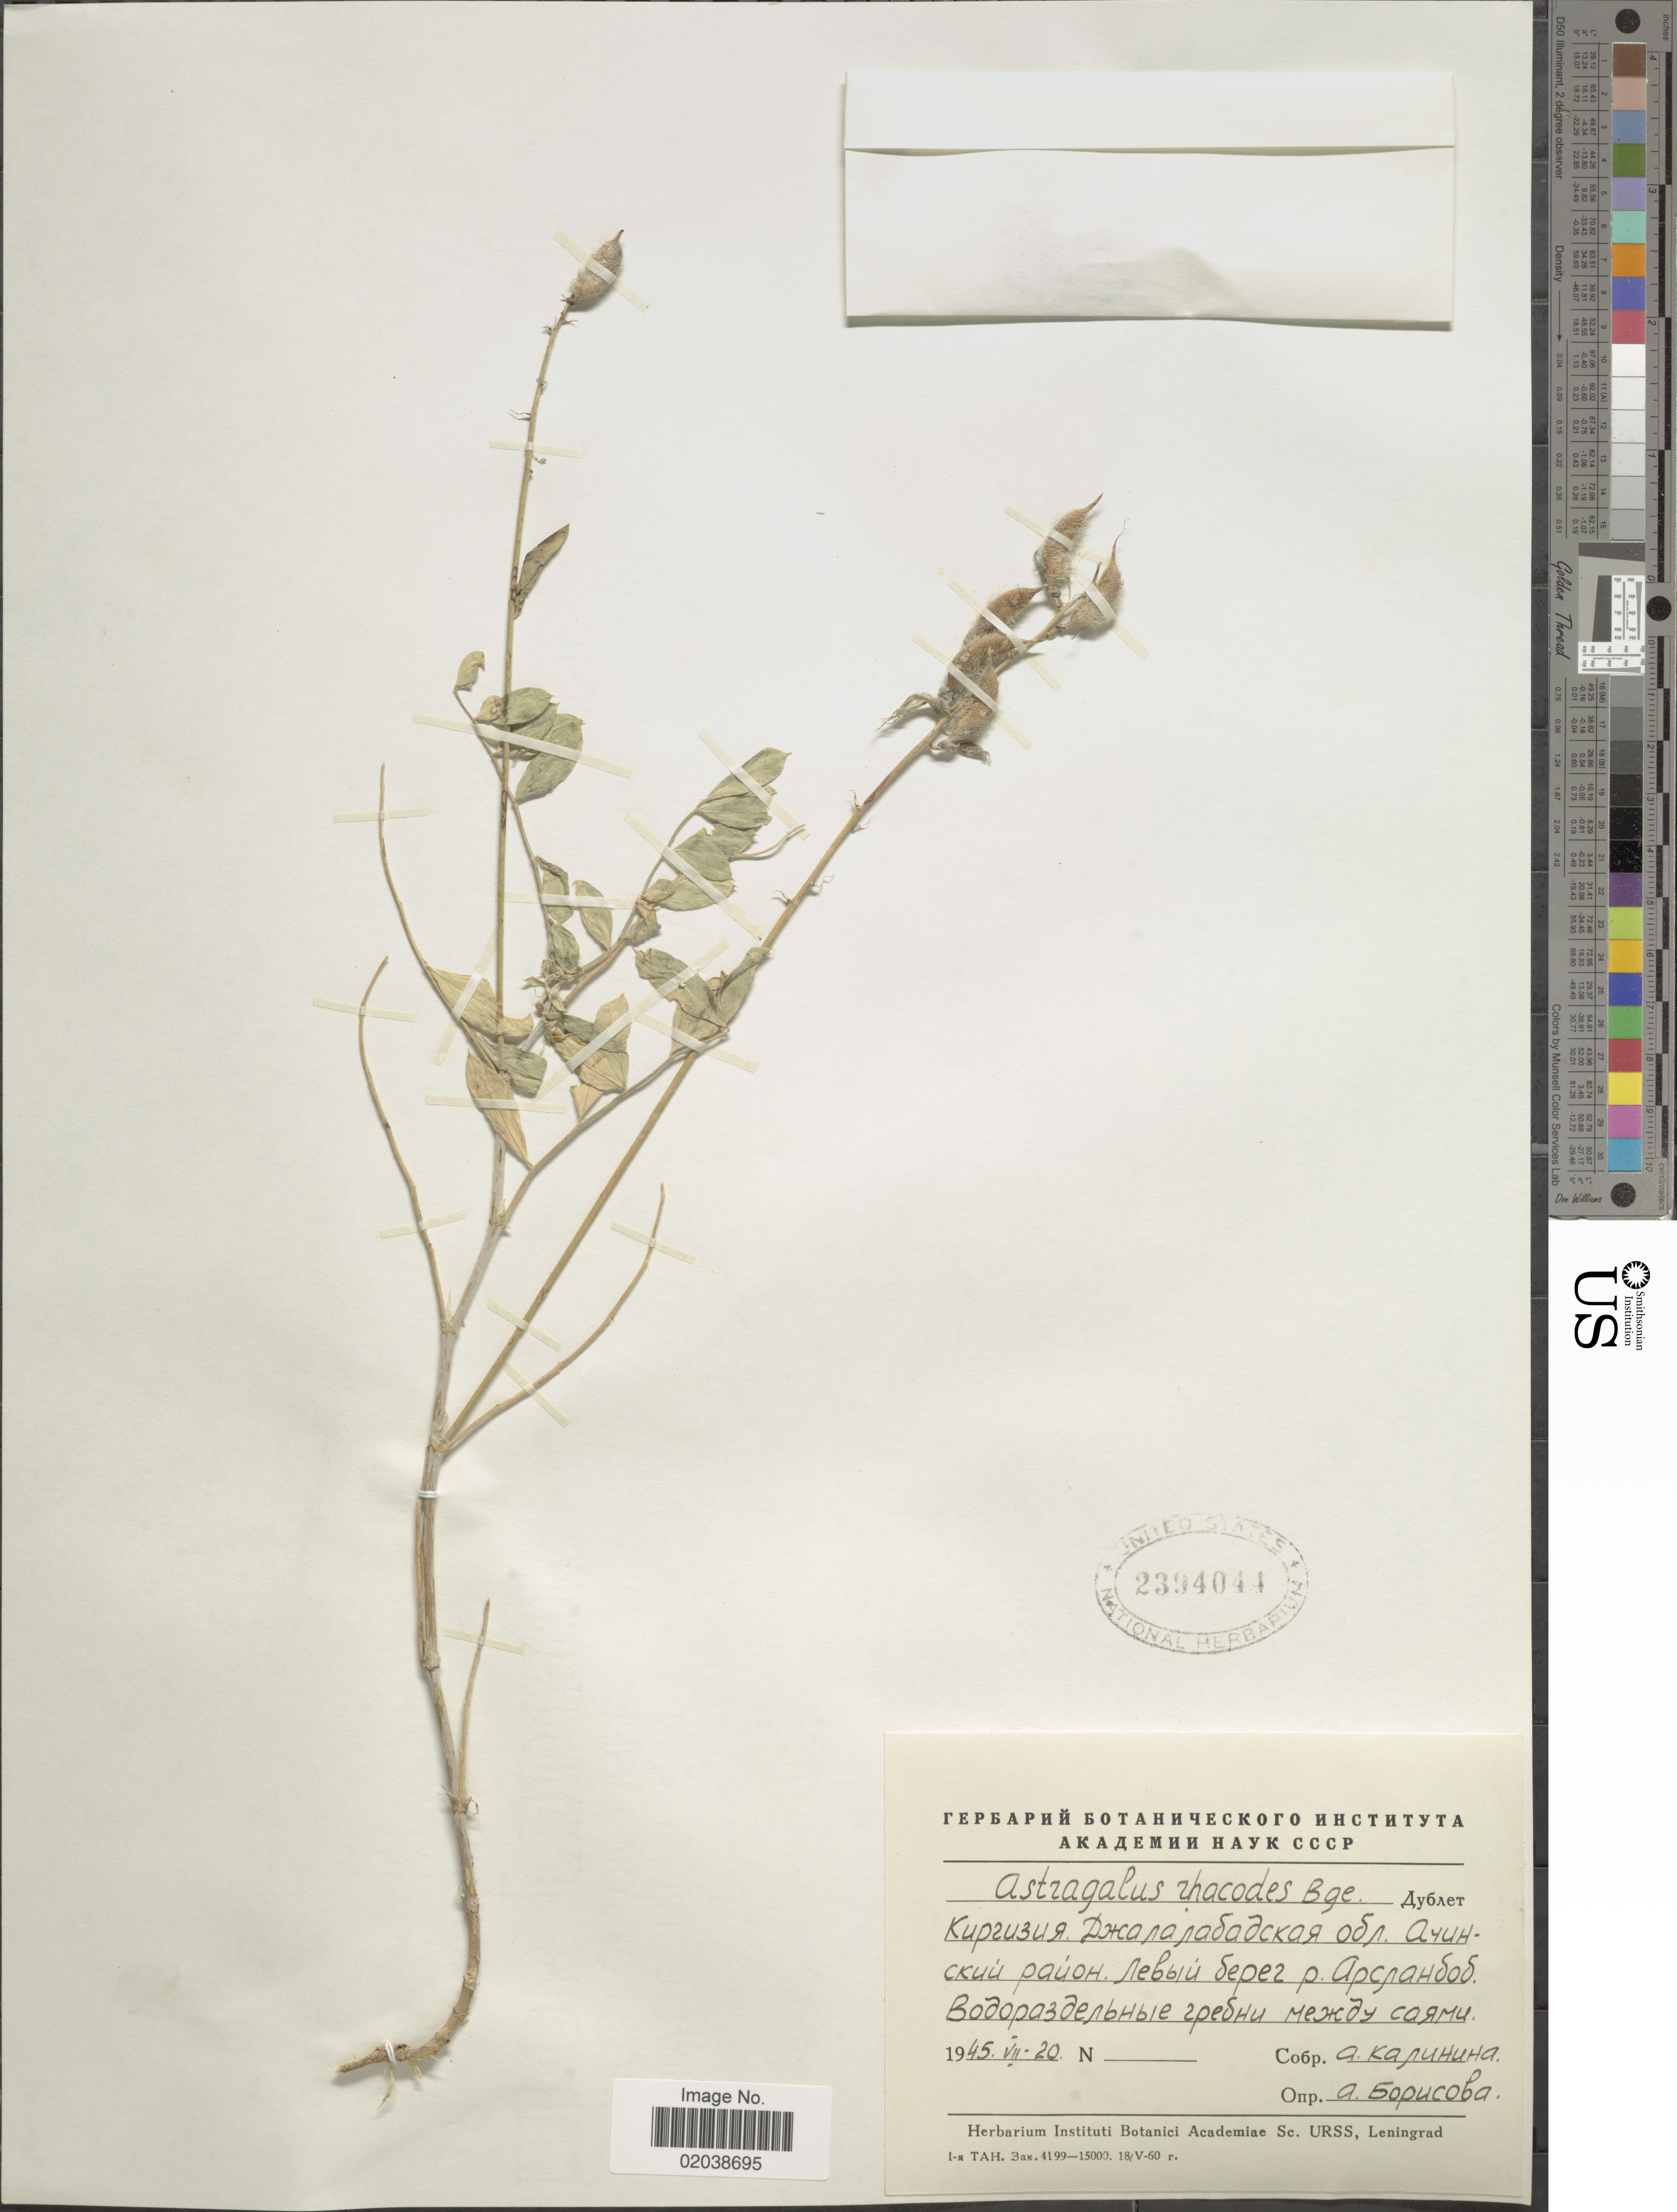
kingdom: Plantae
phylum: Tracheophyta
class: Magnoliopsida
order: Fabales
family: Fabaceae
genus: Astragalus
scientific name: Astragalus rhacodes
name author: Bunge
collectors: A. Kalinina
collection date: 1945-07-20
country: Kyrgyzstan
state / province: Jalal-Abad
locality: Left bank of Arslanbob River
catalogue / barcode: US 2394044